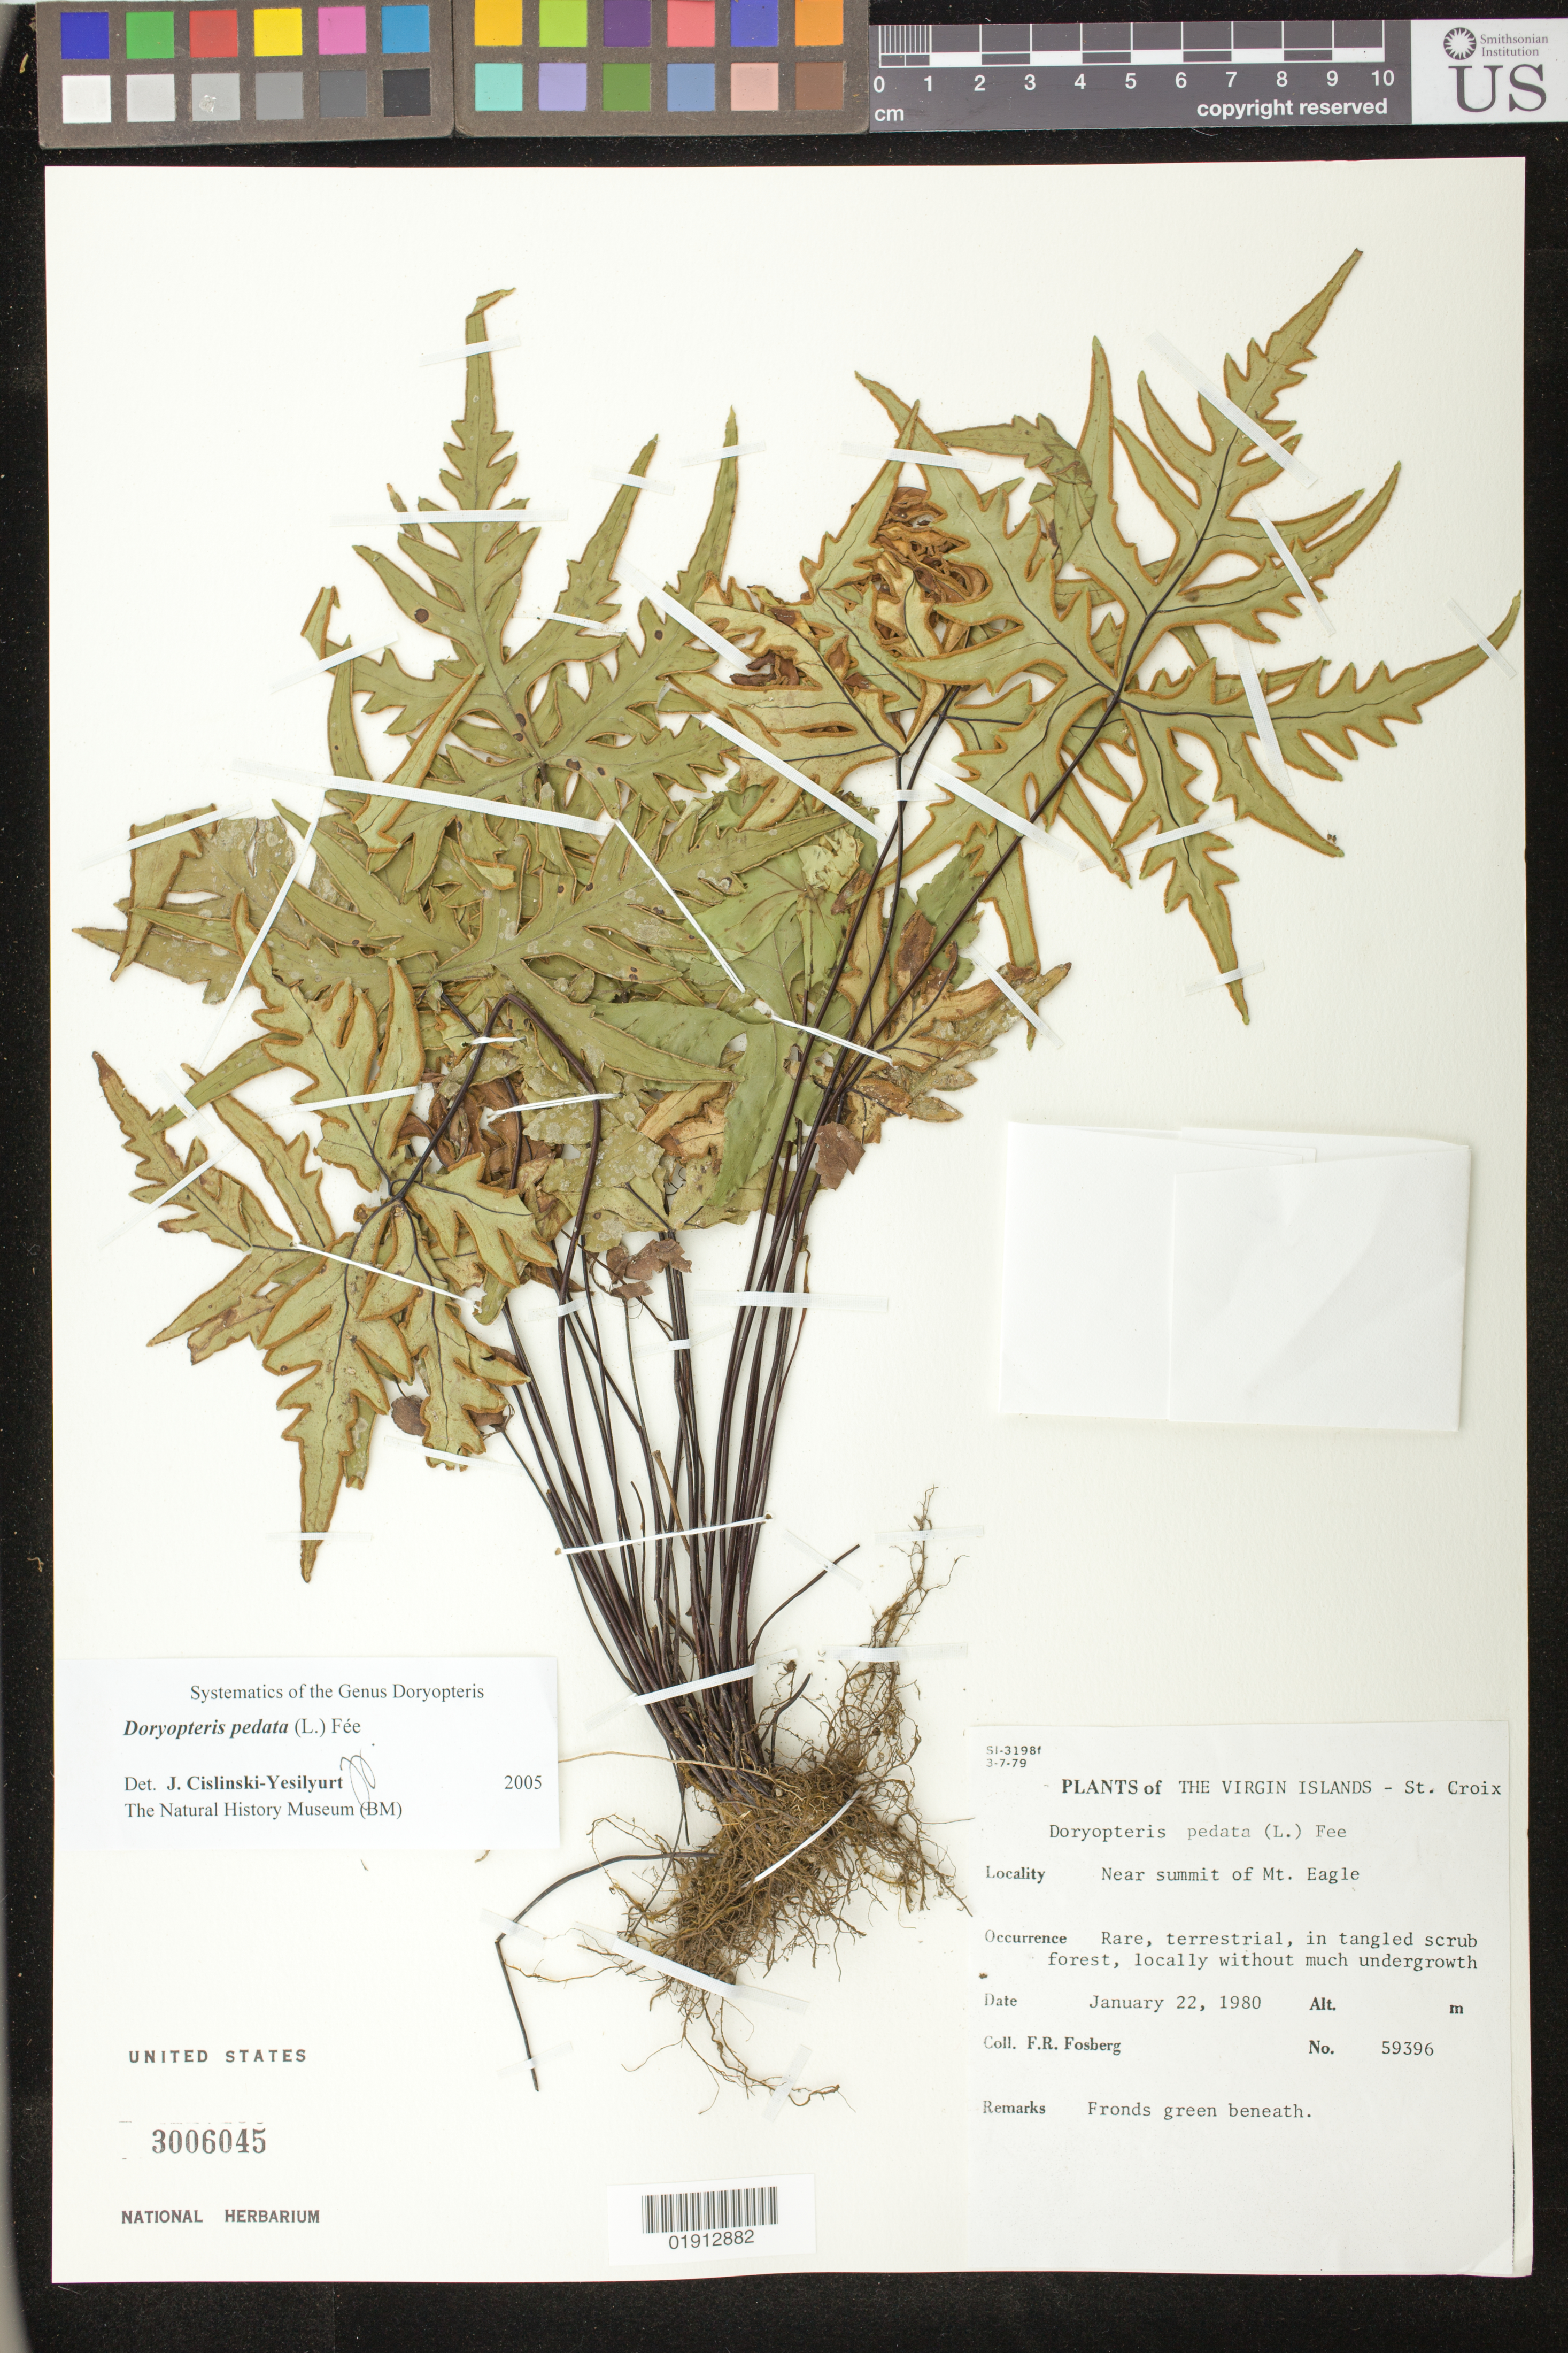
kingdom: Plantae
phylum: Tracheophyta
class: Polypodiopsida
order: Polypodiales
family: Pteridaceae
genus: Doryopteris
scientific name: Doryopteris pedata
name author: (L.) Fée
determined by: Yesilyurt, J. C.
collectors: F. R. Fosberg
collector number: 59396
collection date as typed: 22 Jan 1980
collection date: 1980-01-22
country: U.S. Virgin Islands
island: St. Croix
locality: Mt. Eagle, near summit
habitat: In tangled scrub forest, locally without much undergrowth.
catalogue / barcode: US 3006045